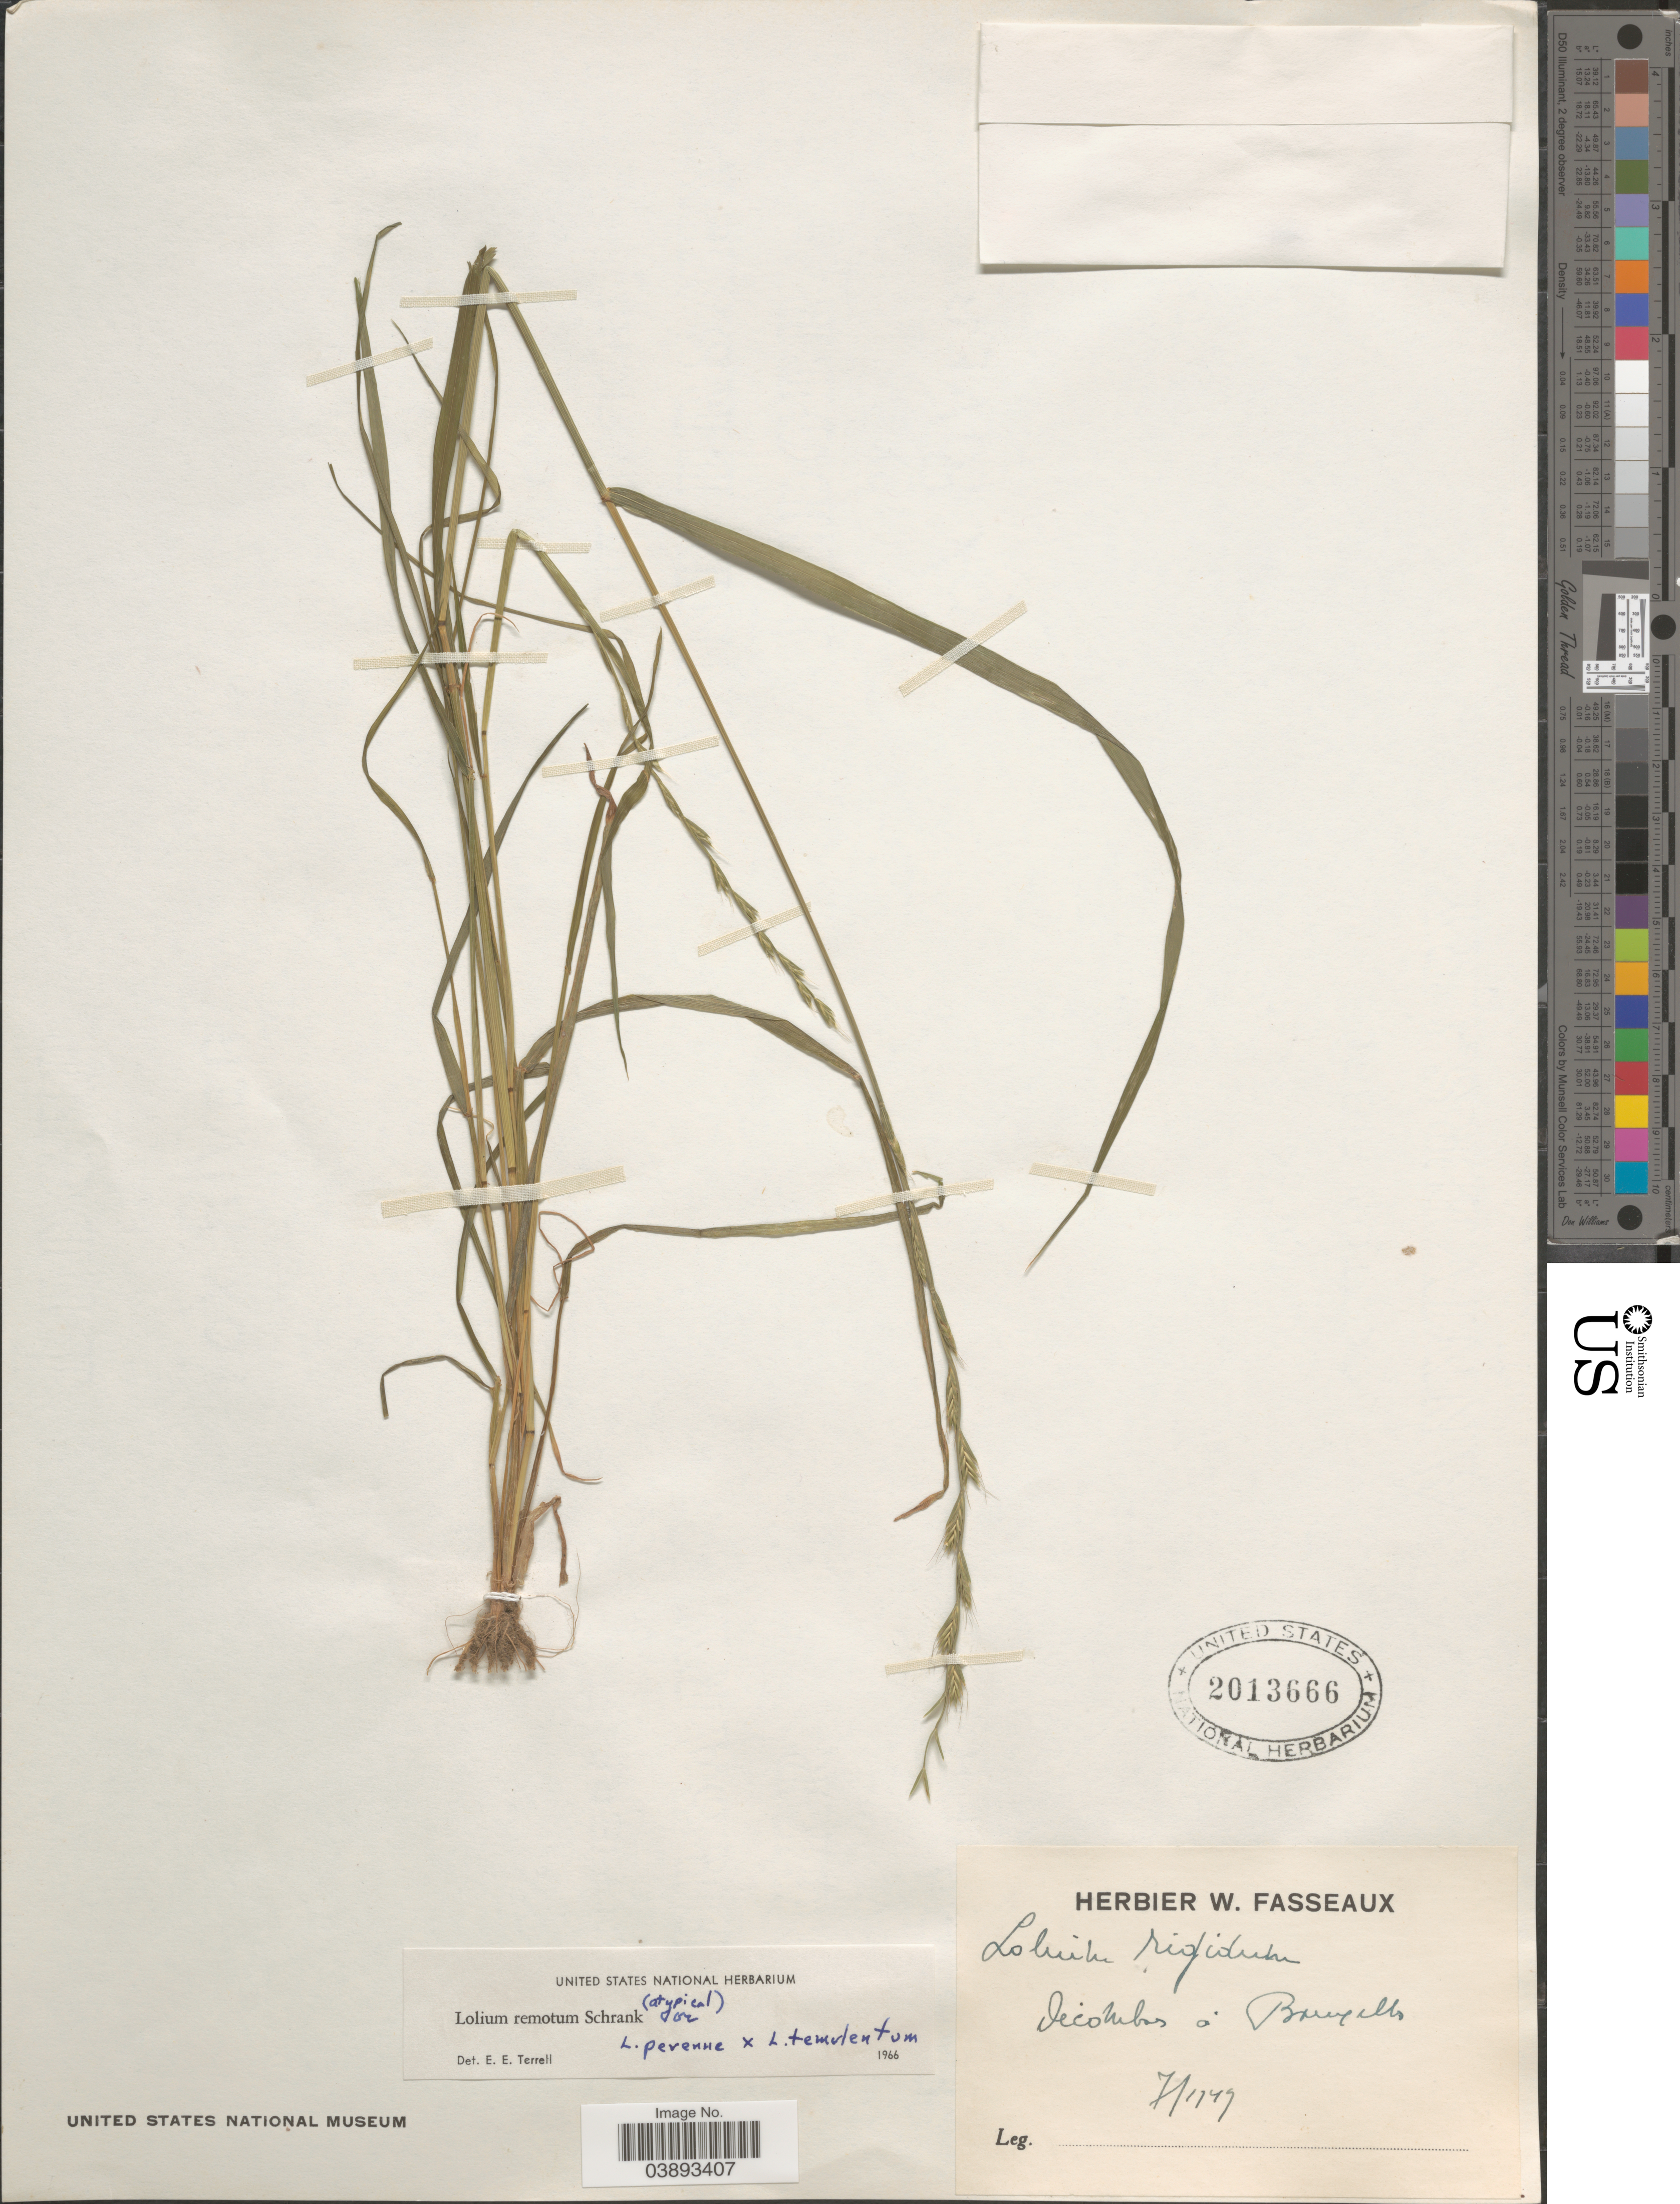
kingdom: Plantae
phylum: Tracheophyta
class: Liliopsida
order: Poales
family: Poaceae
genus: Lolium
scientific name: Lolium remotum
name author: Schrank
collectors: Ex herb. W. Fasseaux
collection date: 1947-07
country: Belgium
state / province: Brussels, Capital District of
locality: Decombres a Bruxells.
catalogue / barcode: US 2013666